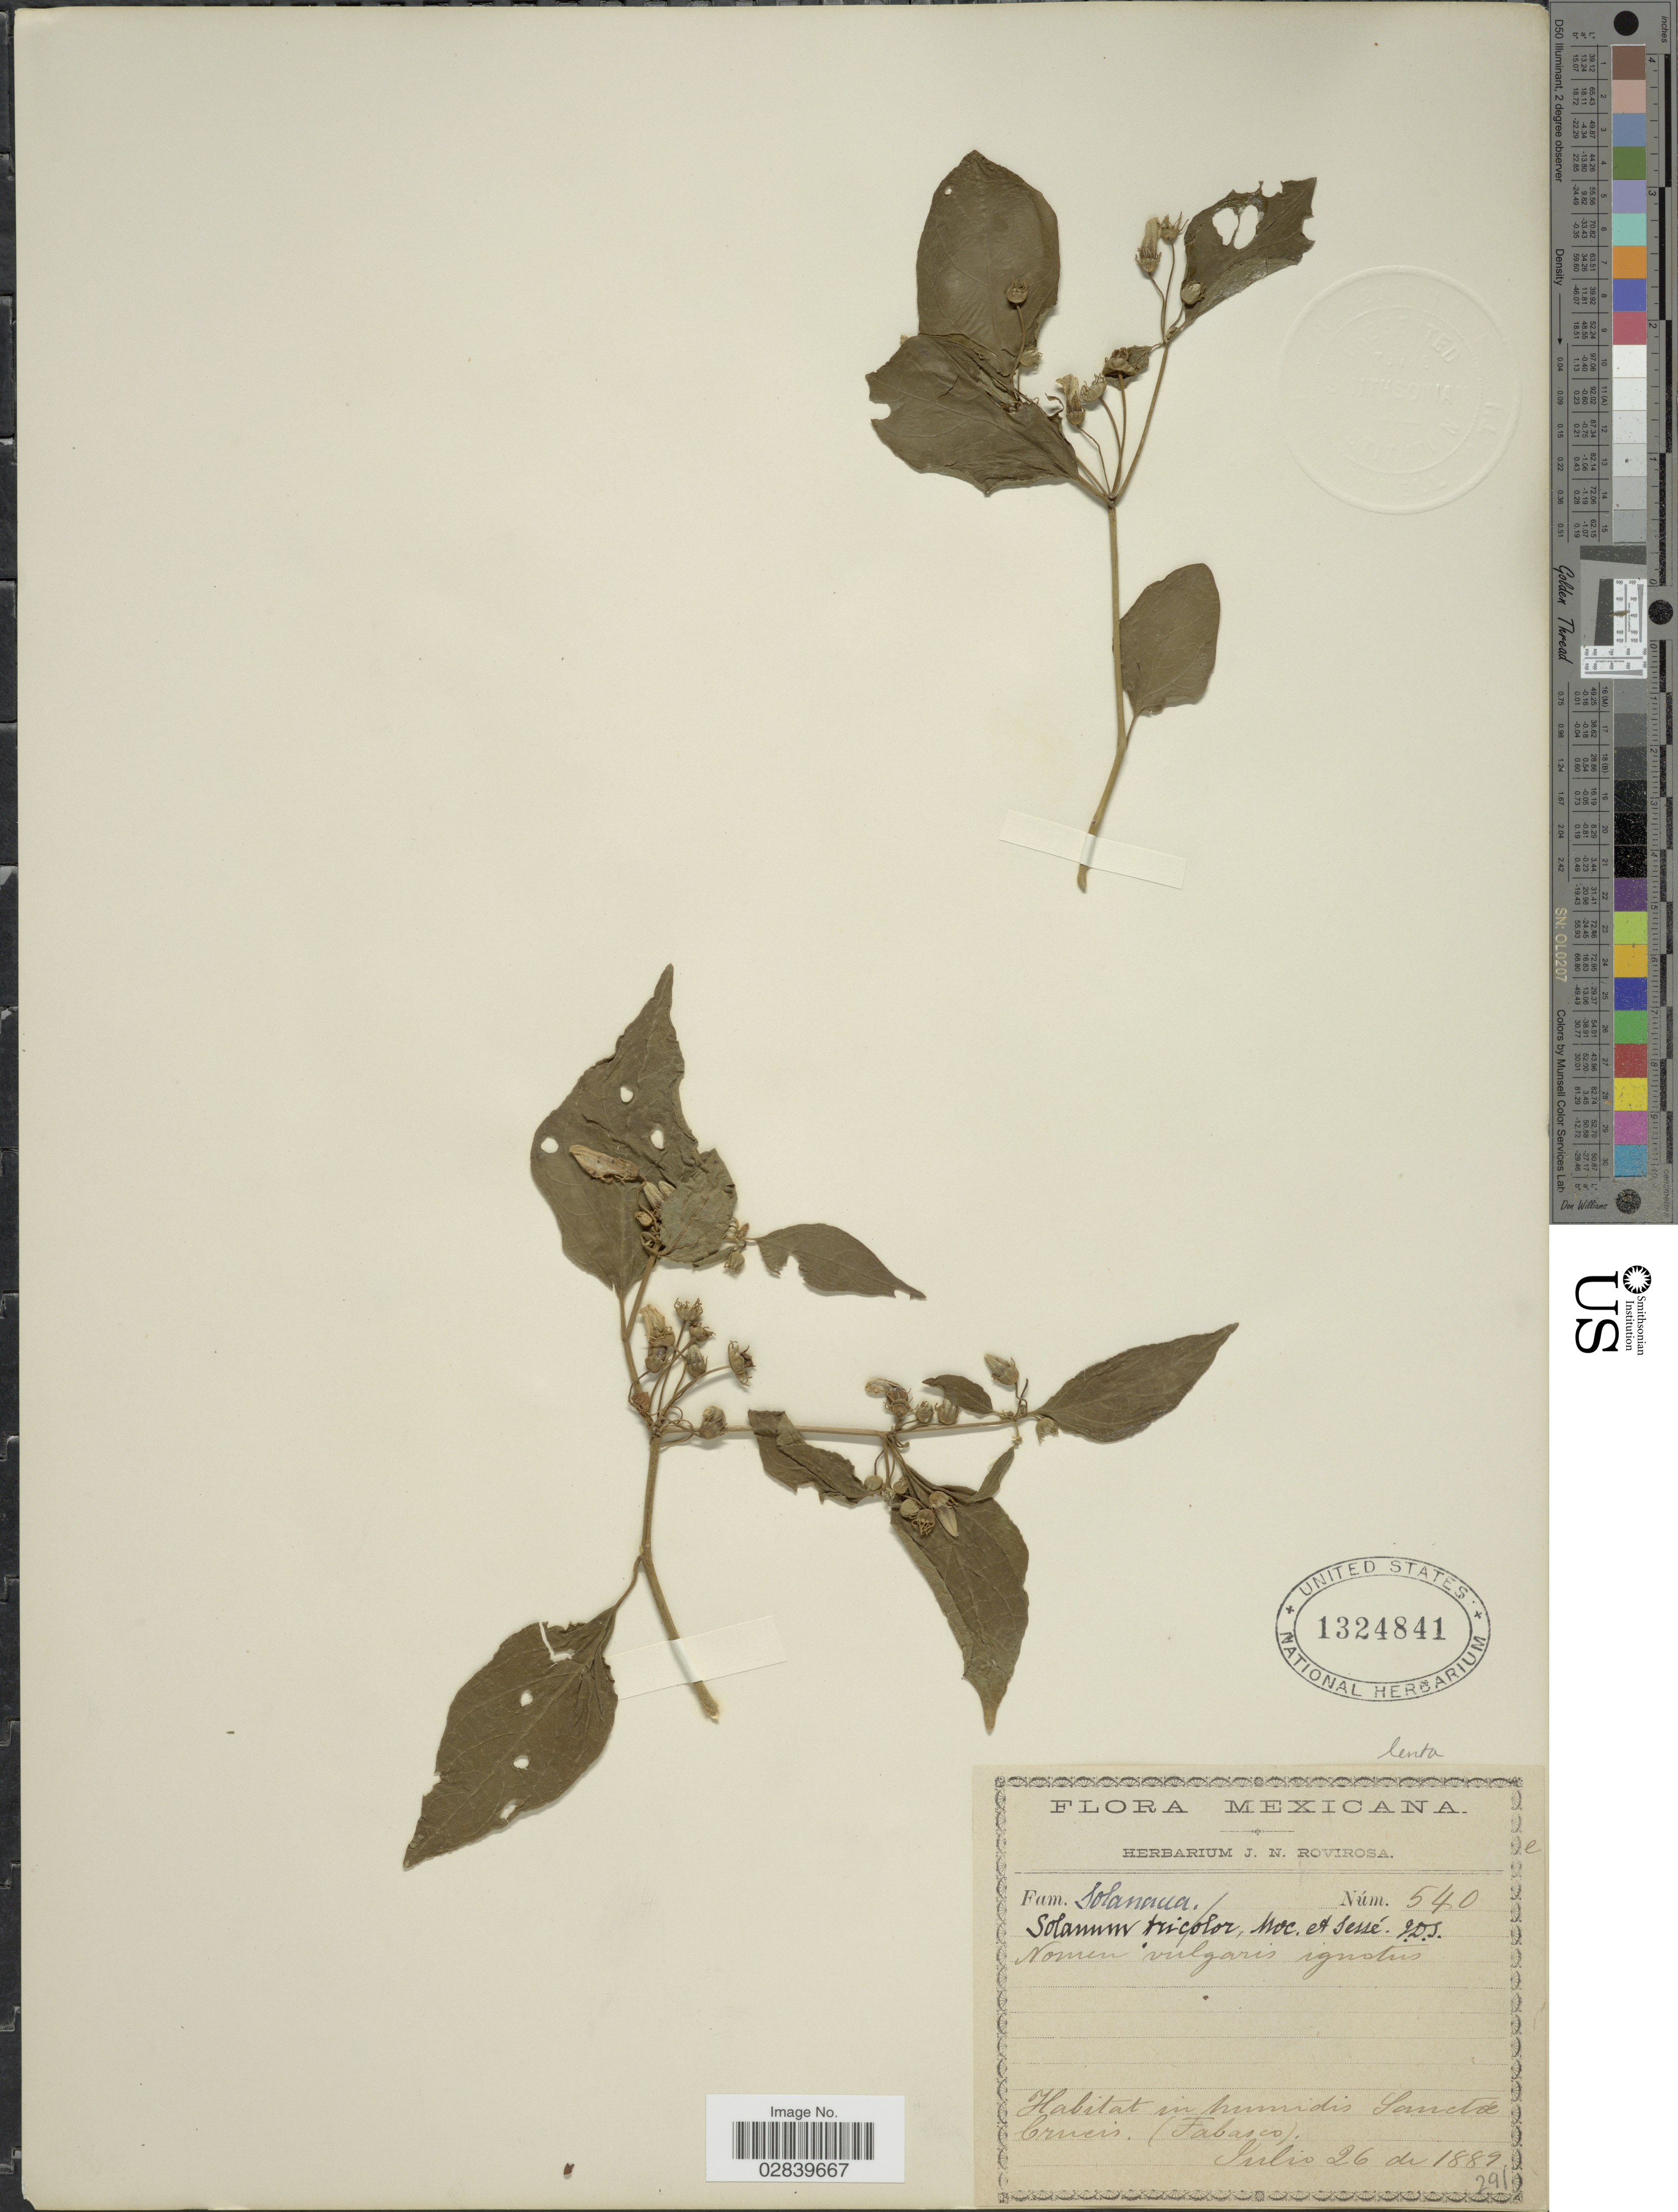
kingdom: Plantae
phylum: Tracheophyta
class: Magnoliopsida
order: Solanales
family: Solanaceae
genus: Lycianthes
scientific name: Lycianthes sp.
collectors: ex herb. J. N. Rovirosa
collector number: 540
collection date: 1889-07-26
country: Mexico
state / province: Tabasco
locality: In humidis Sanctoe Crucis.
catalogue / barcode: US 1324841